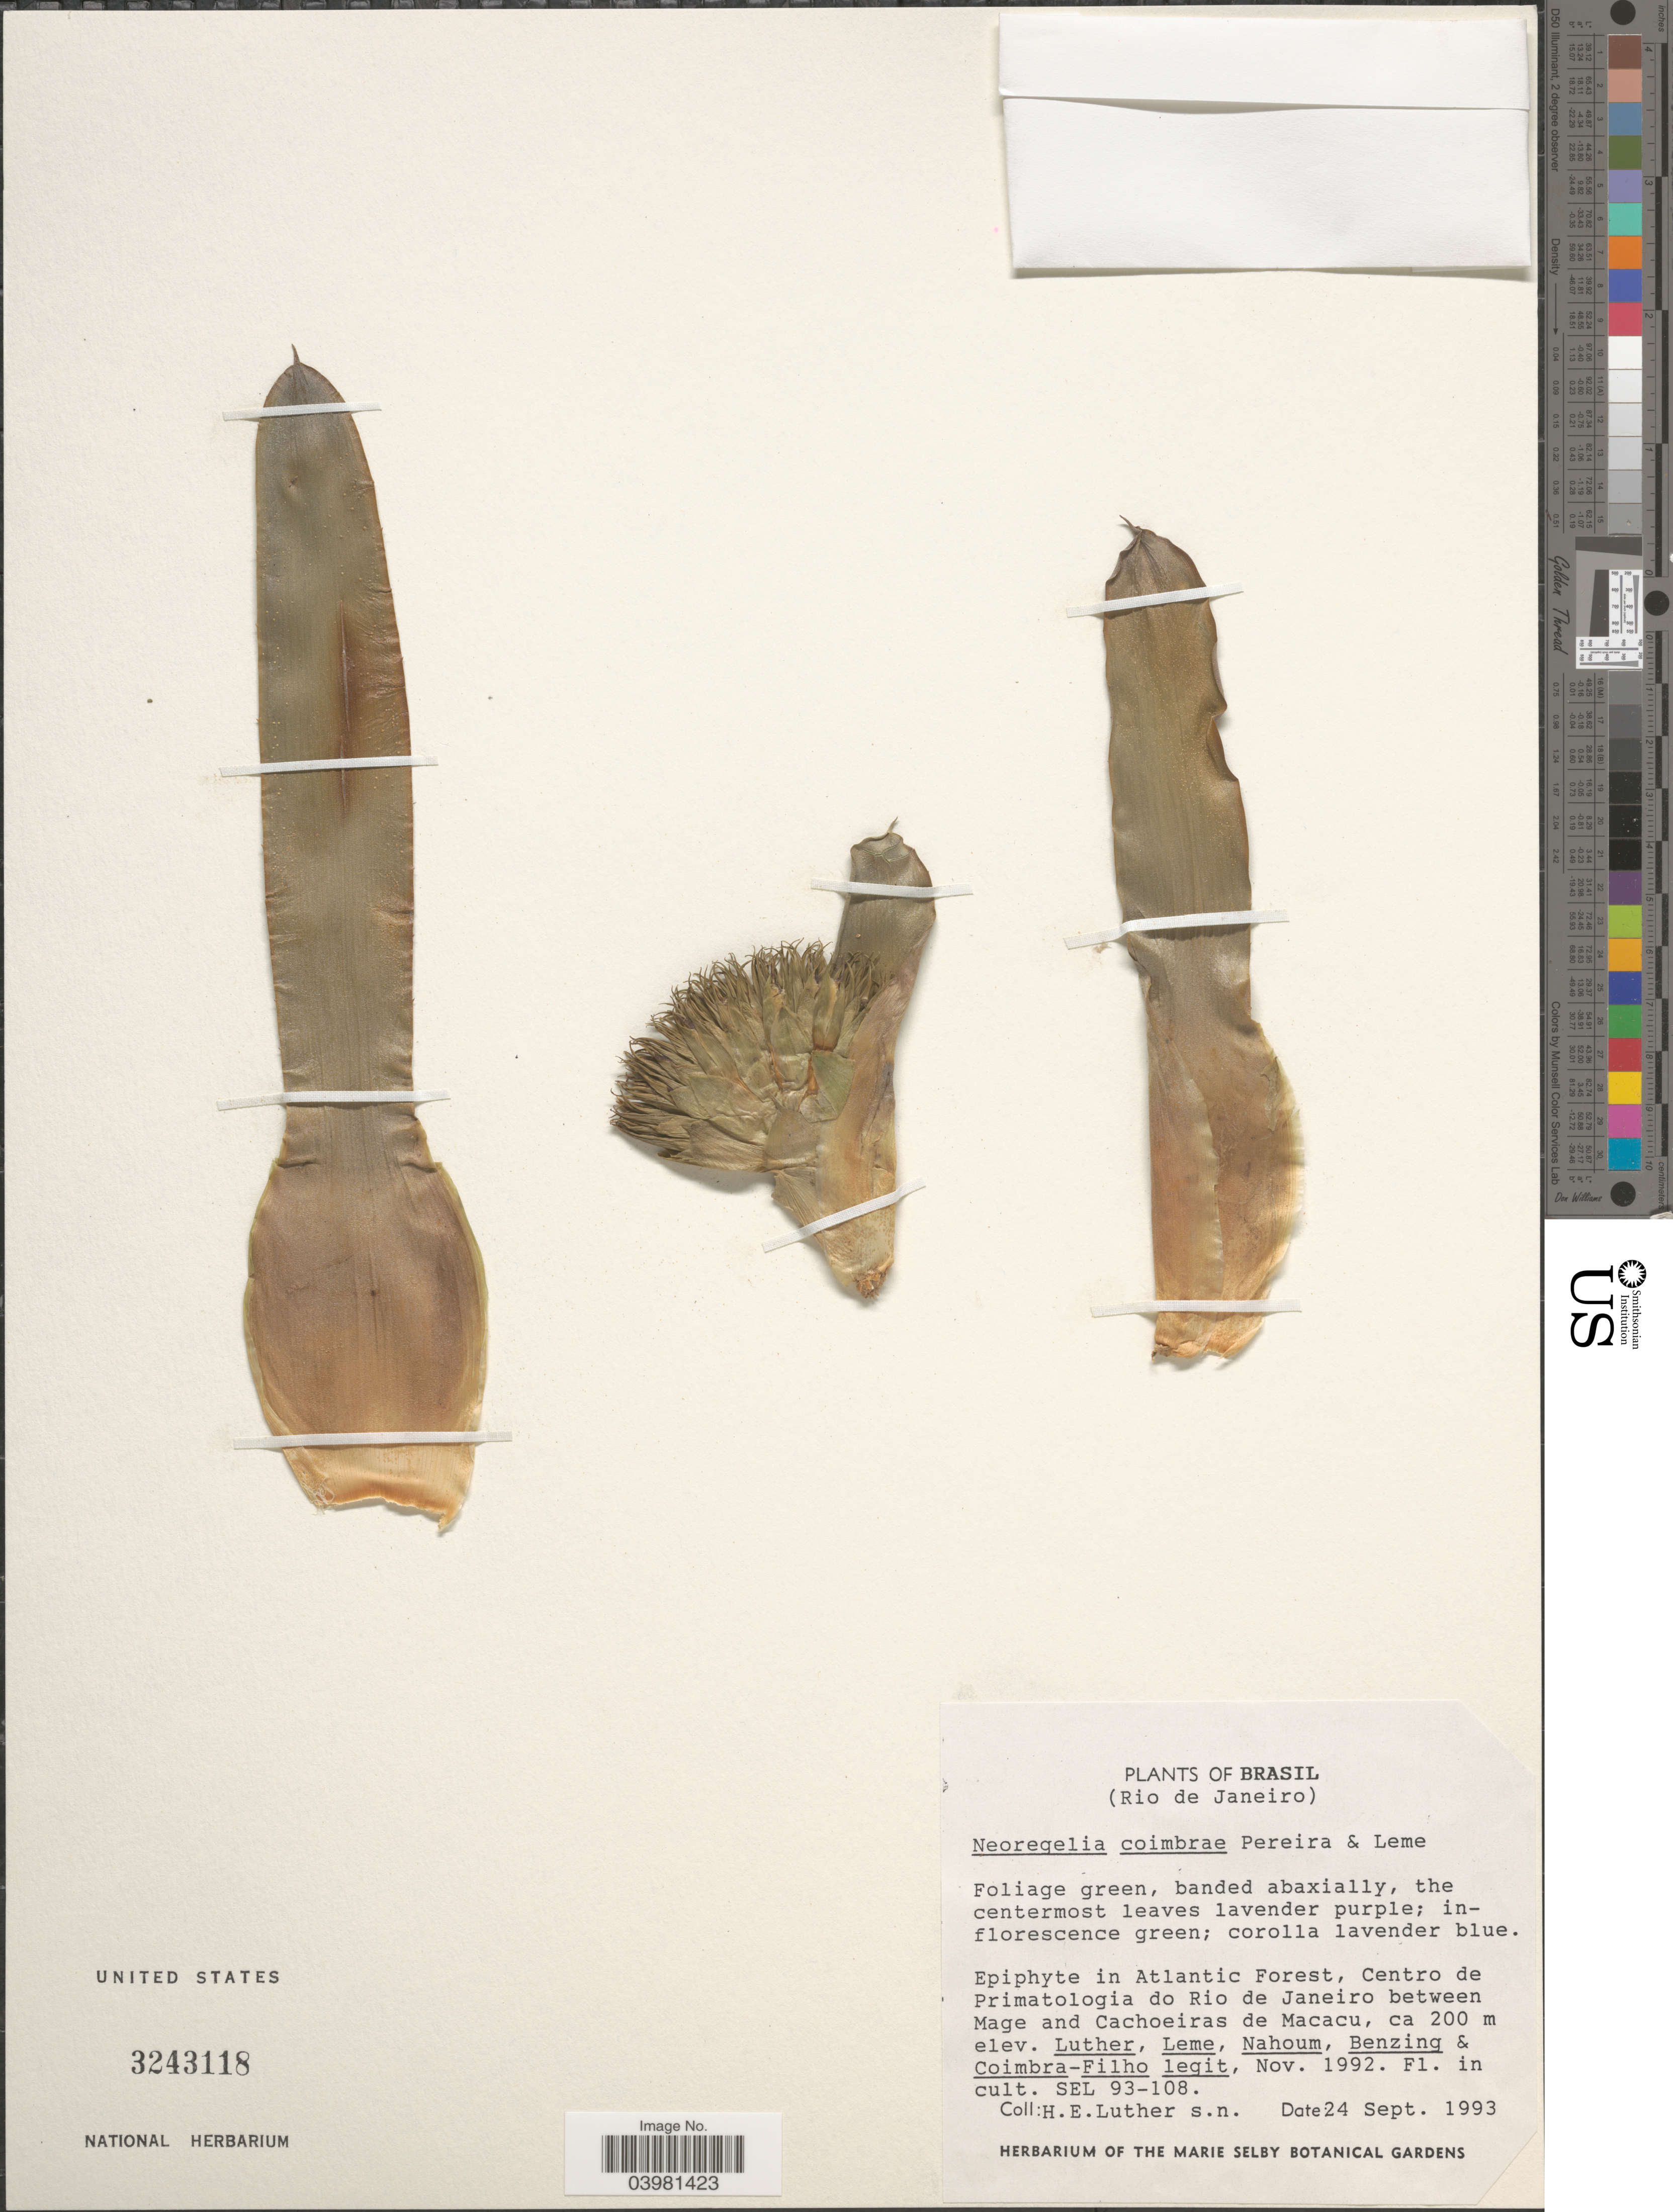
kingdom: Plantae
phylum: Tracheophyta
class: Liliopsida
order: Poales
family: Bromeliaceae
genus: Neoregelia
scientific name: Neoregelia coimbrae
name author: E. Pereira & Leme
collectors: Hans E. Luther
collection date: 1993-09-24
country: United States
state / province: Florida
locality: Cult. SEL 93-108. The Marie Selby Botanical Gardens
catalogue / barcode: US 3243118